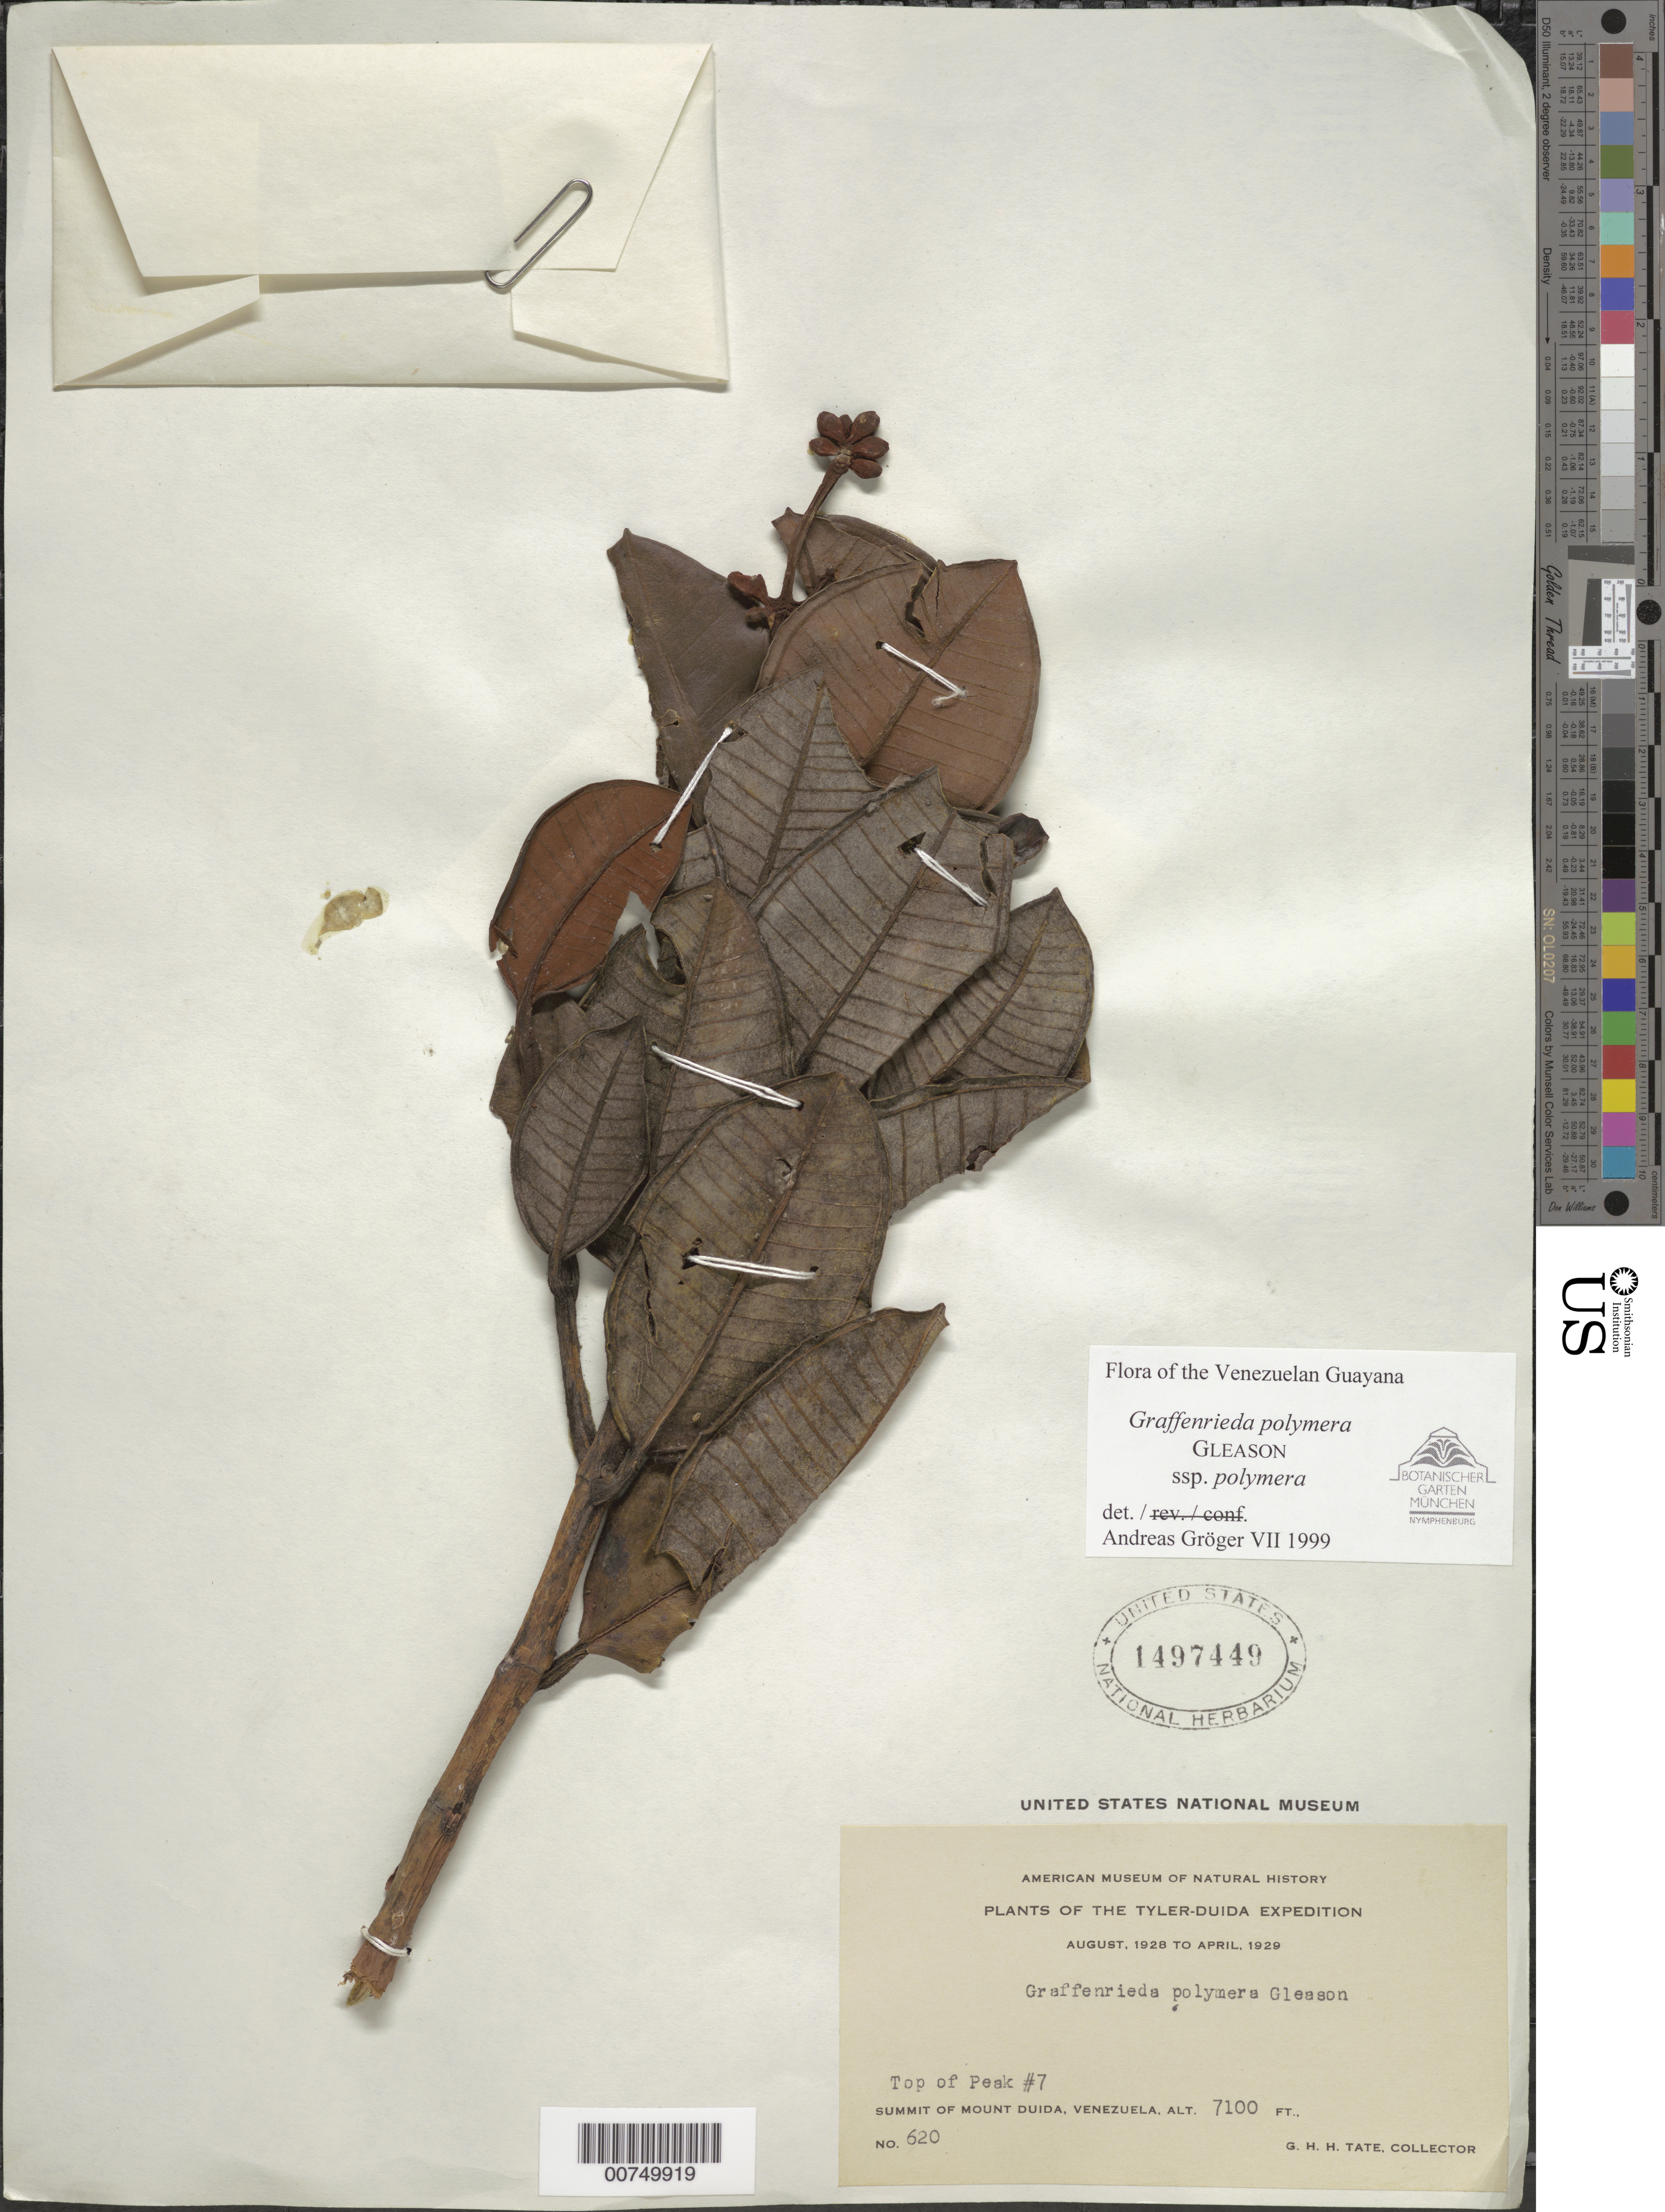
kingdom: Plantae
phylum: Tracheophyta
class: Magnoliopsida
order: Myrtales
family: Melastomataceae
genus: Graffenrieda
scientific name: Graffenrieda polymera subsp. polymera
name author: Gleason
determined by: Gröger, A.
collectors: G. H. H.Tate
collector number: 620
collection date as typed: Aug-28 to Apr-29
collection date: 1928-08/1929-04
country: Venezuela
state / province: Amazonas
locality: Mount Duida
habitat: Top of peak #7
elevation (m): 2164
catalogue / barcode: US 1497449